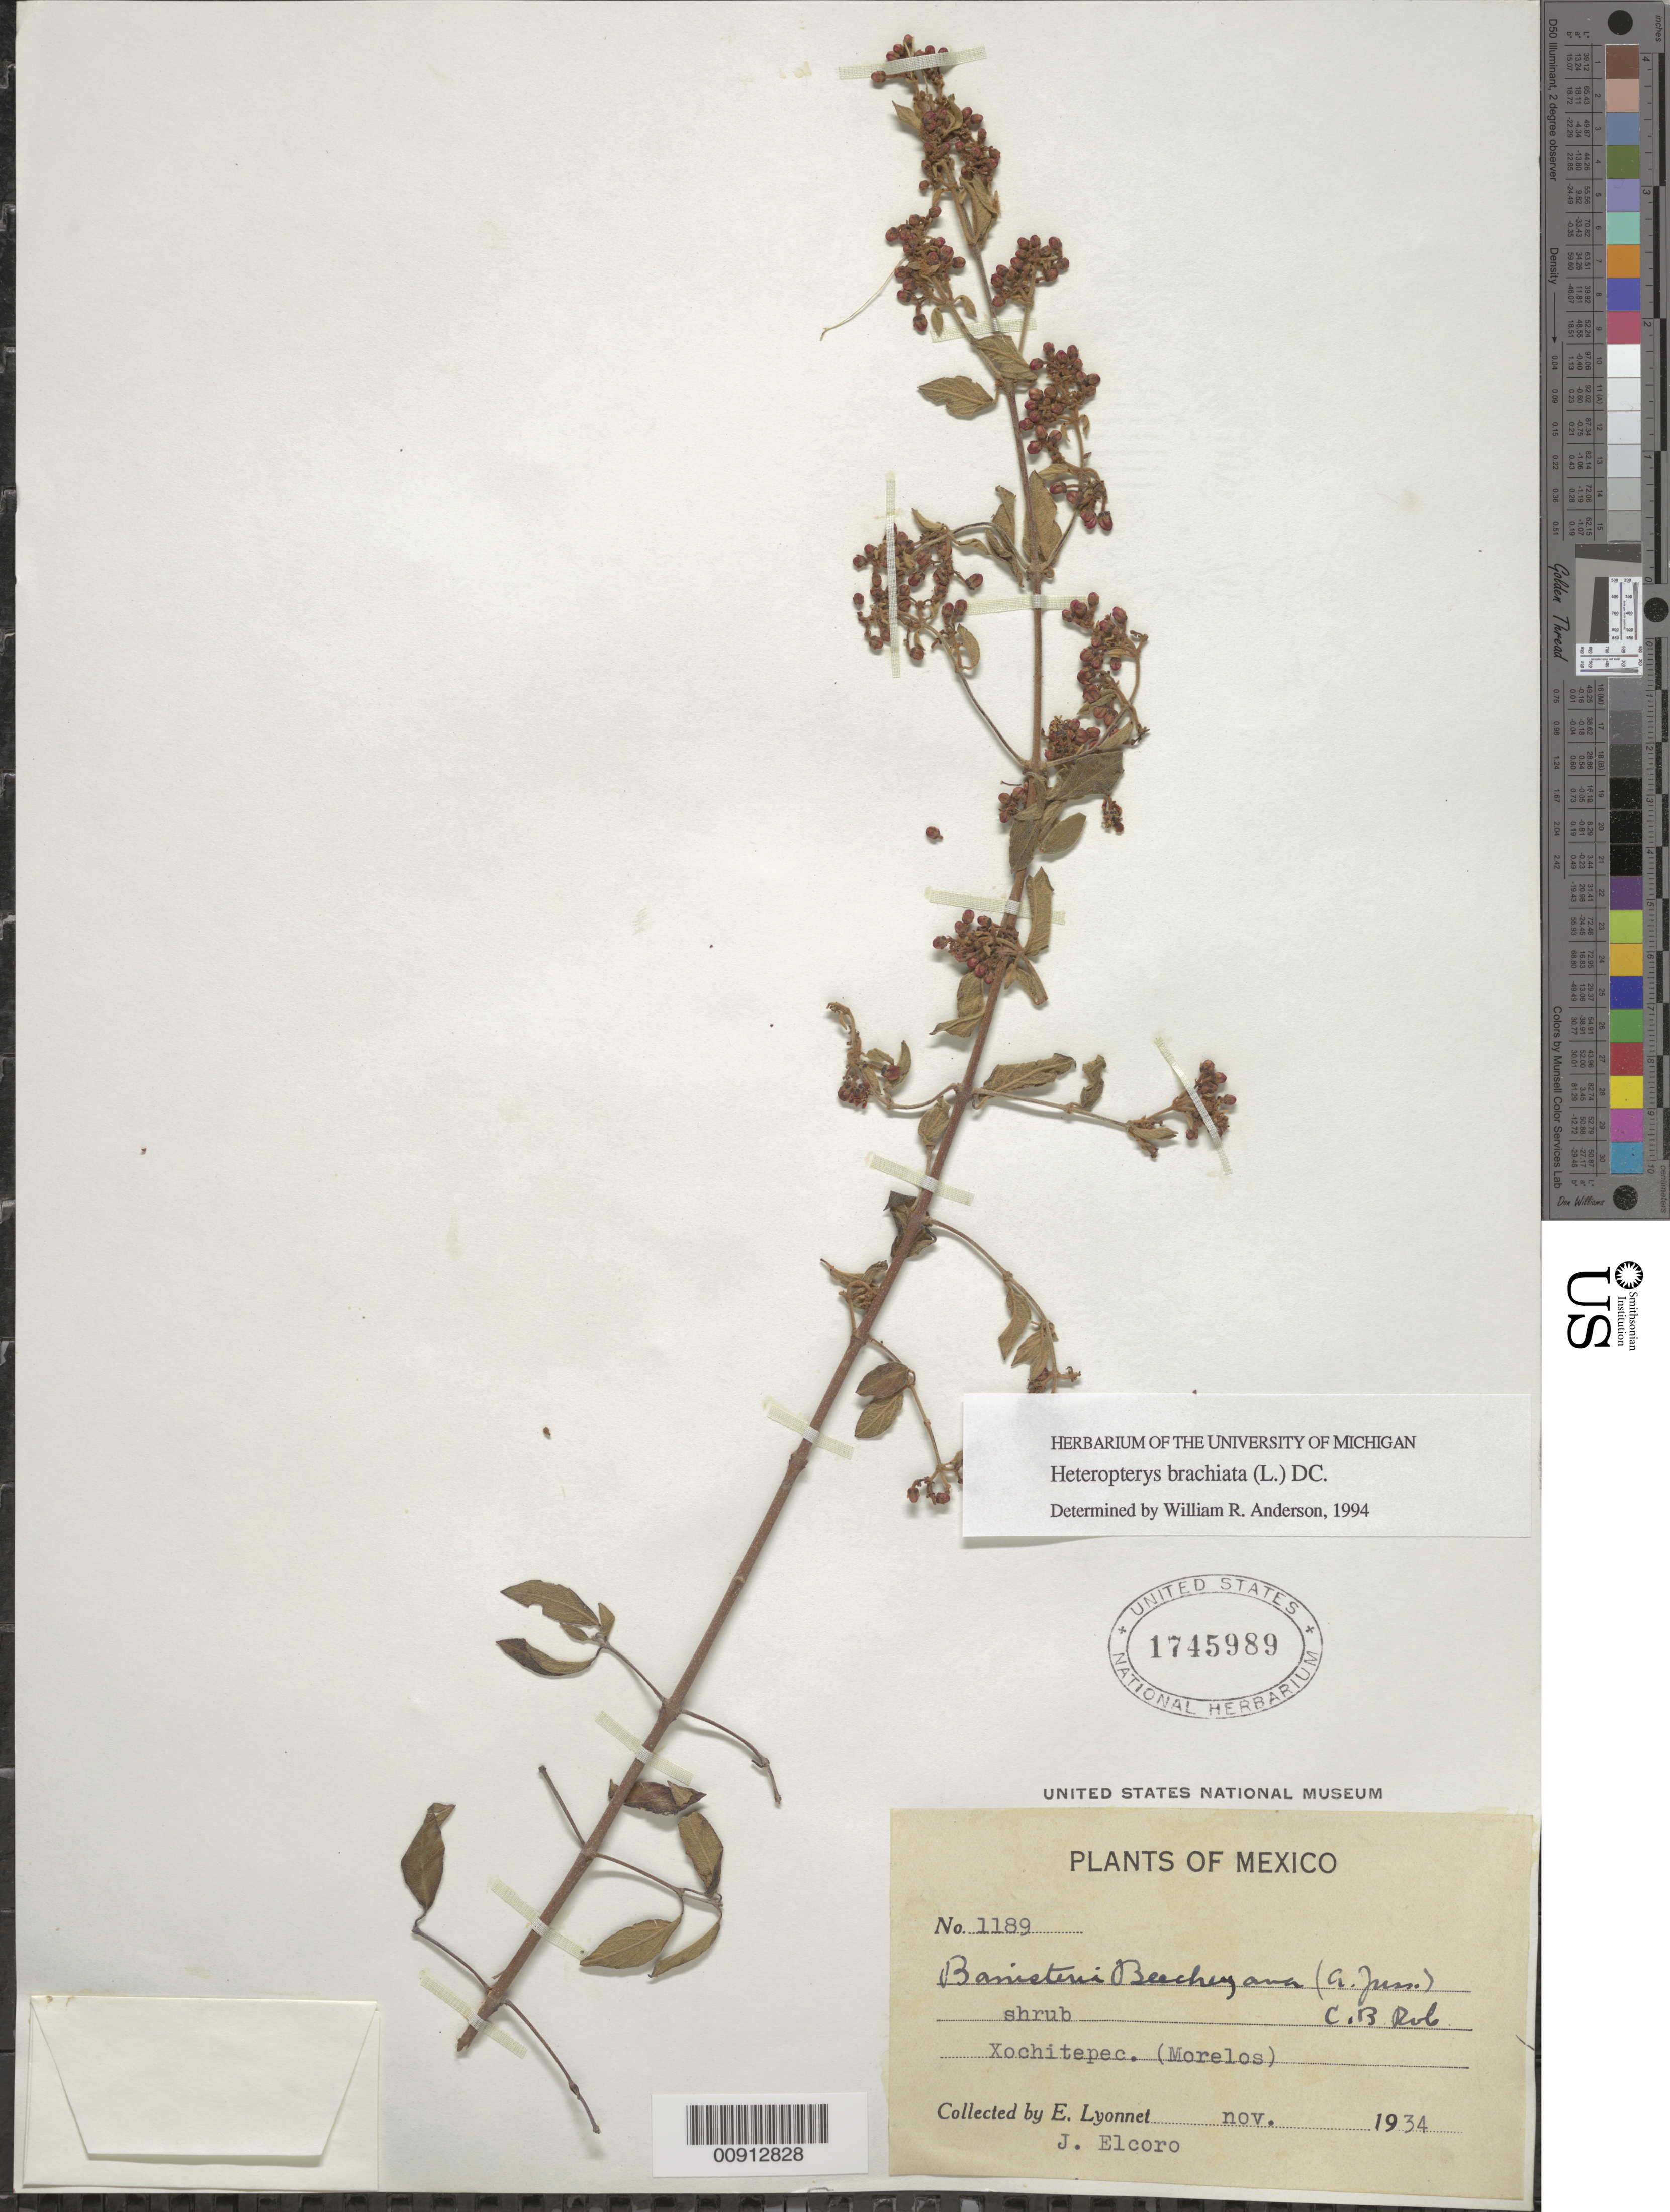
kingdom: Plantae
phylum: Tracheophyta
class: Magnoliopsida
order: Malpighiales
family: Malpighiaceae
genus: Heteropterys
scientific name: Heteropterys brachiata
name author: (L.) DC.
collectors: Bro. E. Lyonnet & J. Elcoro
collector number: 1189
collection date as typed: Nov 1934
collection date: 1934-11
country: Mexico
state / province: Morelos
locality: Xochitepec (Morelos).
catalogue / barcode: US 1745989